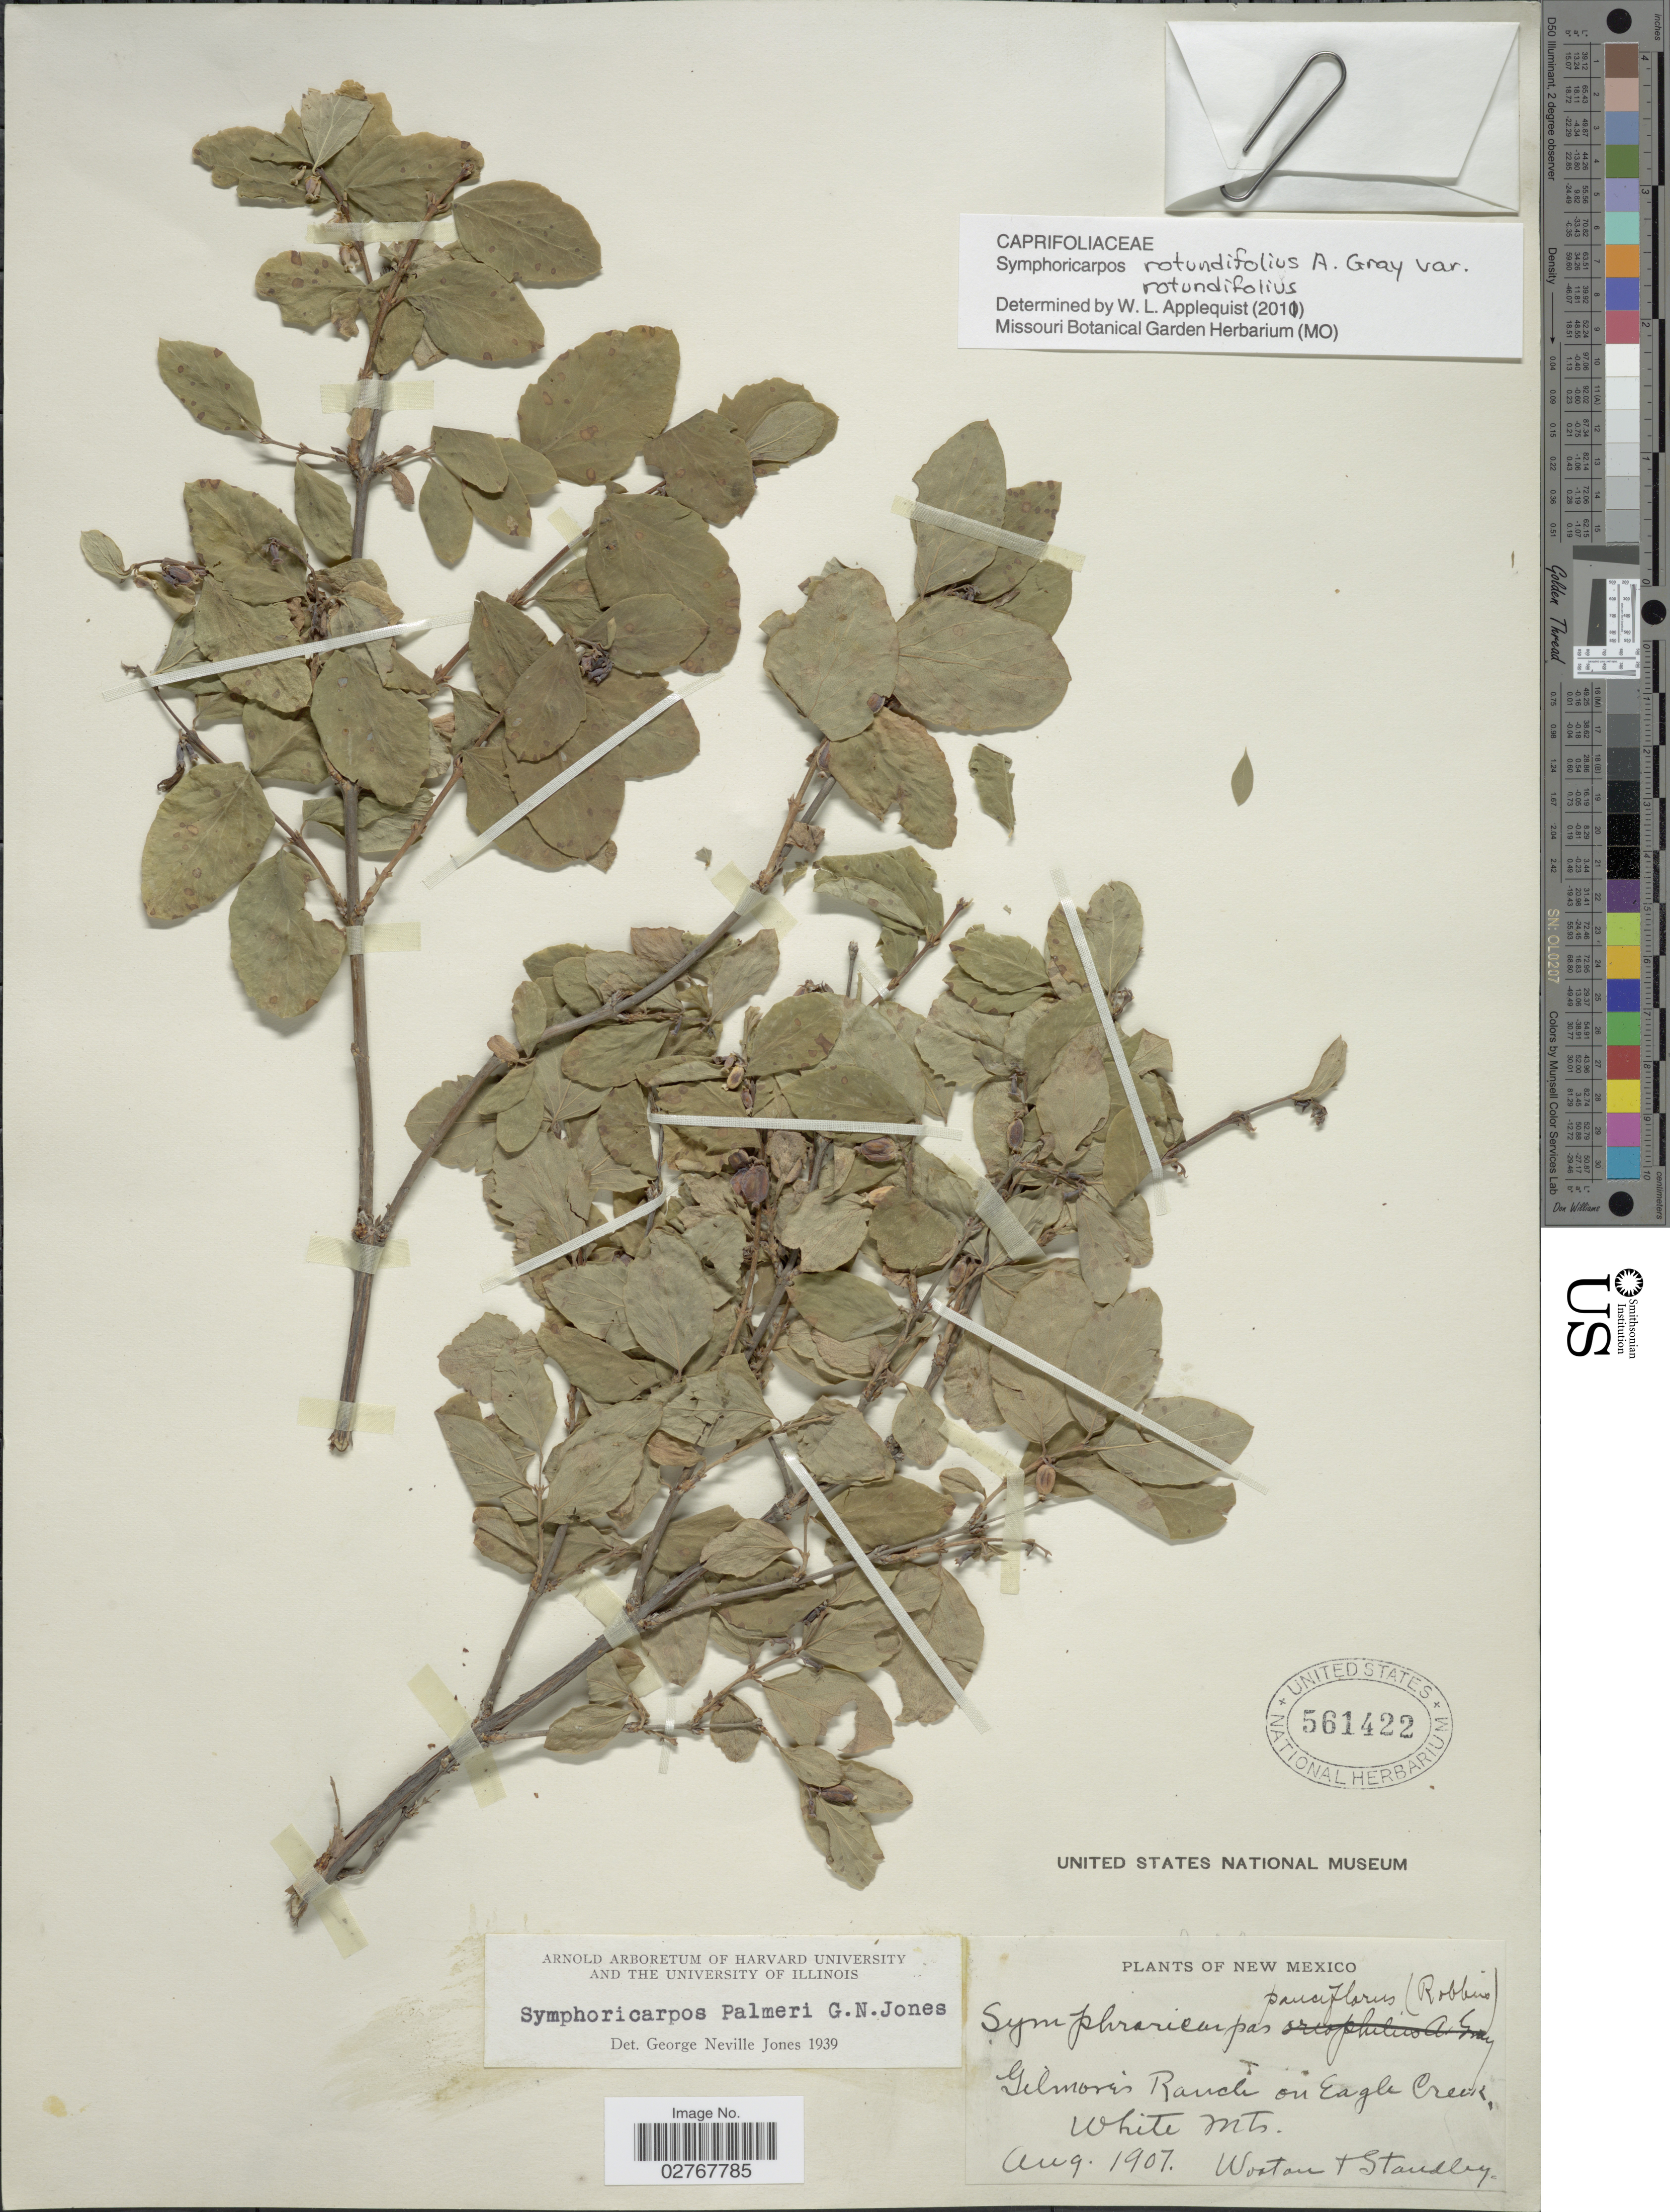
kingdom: Plantae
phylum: Tracheophyta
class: Magnoliopsida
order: Dipsacales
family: Caprifoliaceae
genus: Symphoricarpos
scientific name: Symphoricarpos rotundifolius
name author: A. Gray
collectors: E. O. Wooton & Standley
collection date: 1907-08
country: United States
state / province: New Mexico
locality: Gilmore's Ranch on Eagle Creek, White Mts.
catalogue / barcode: US 561422